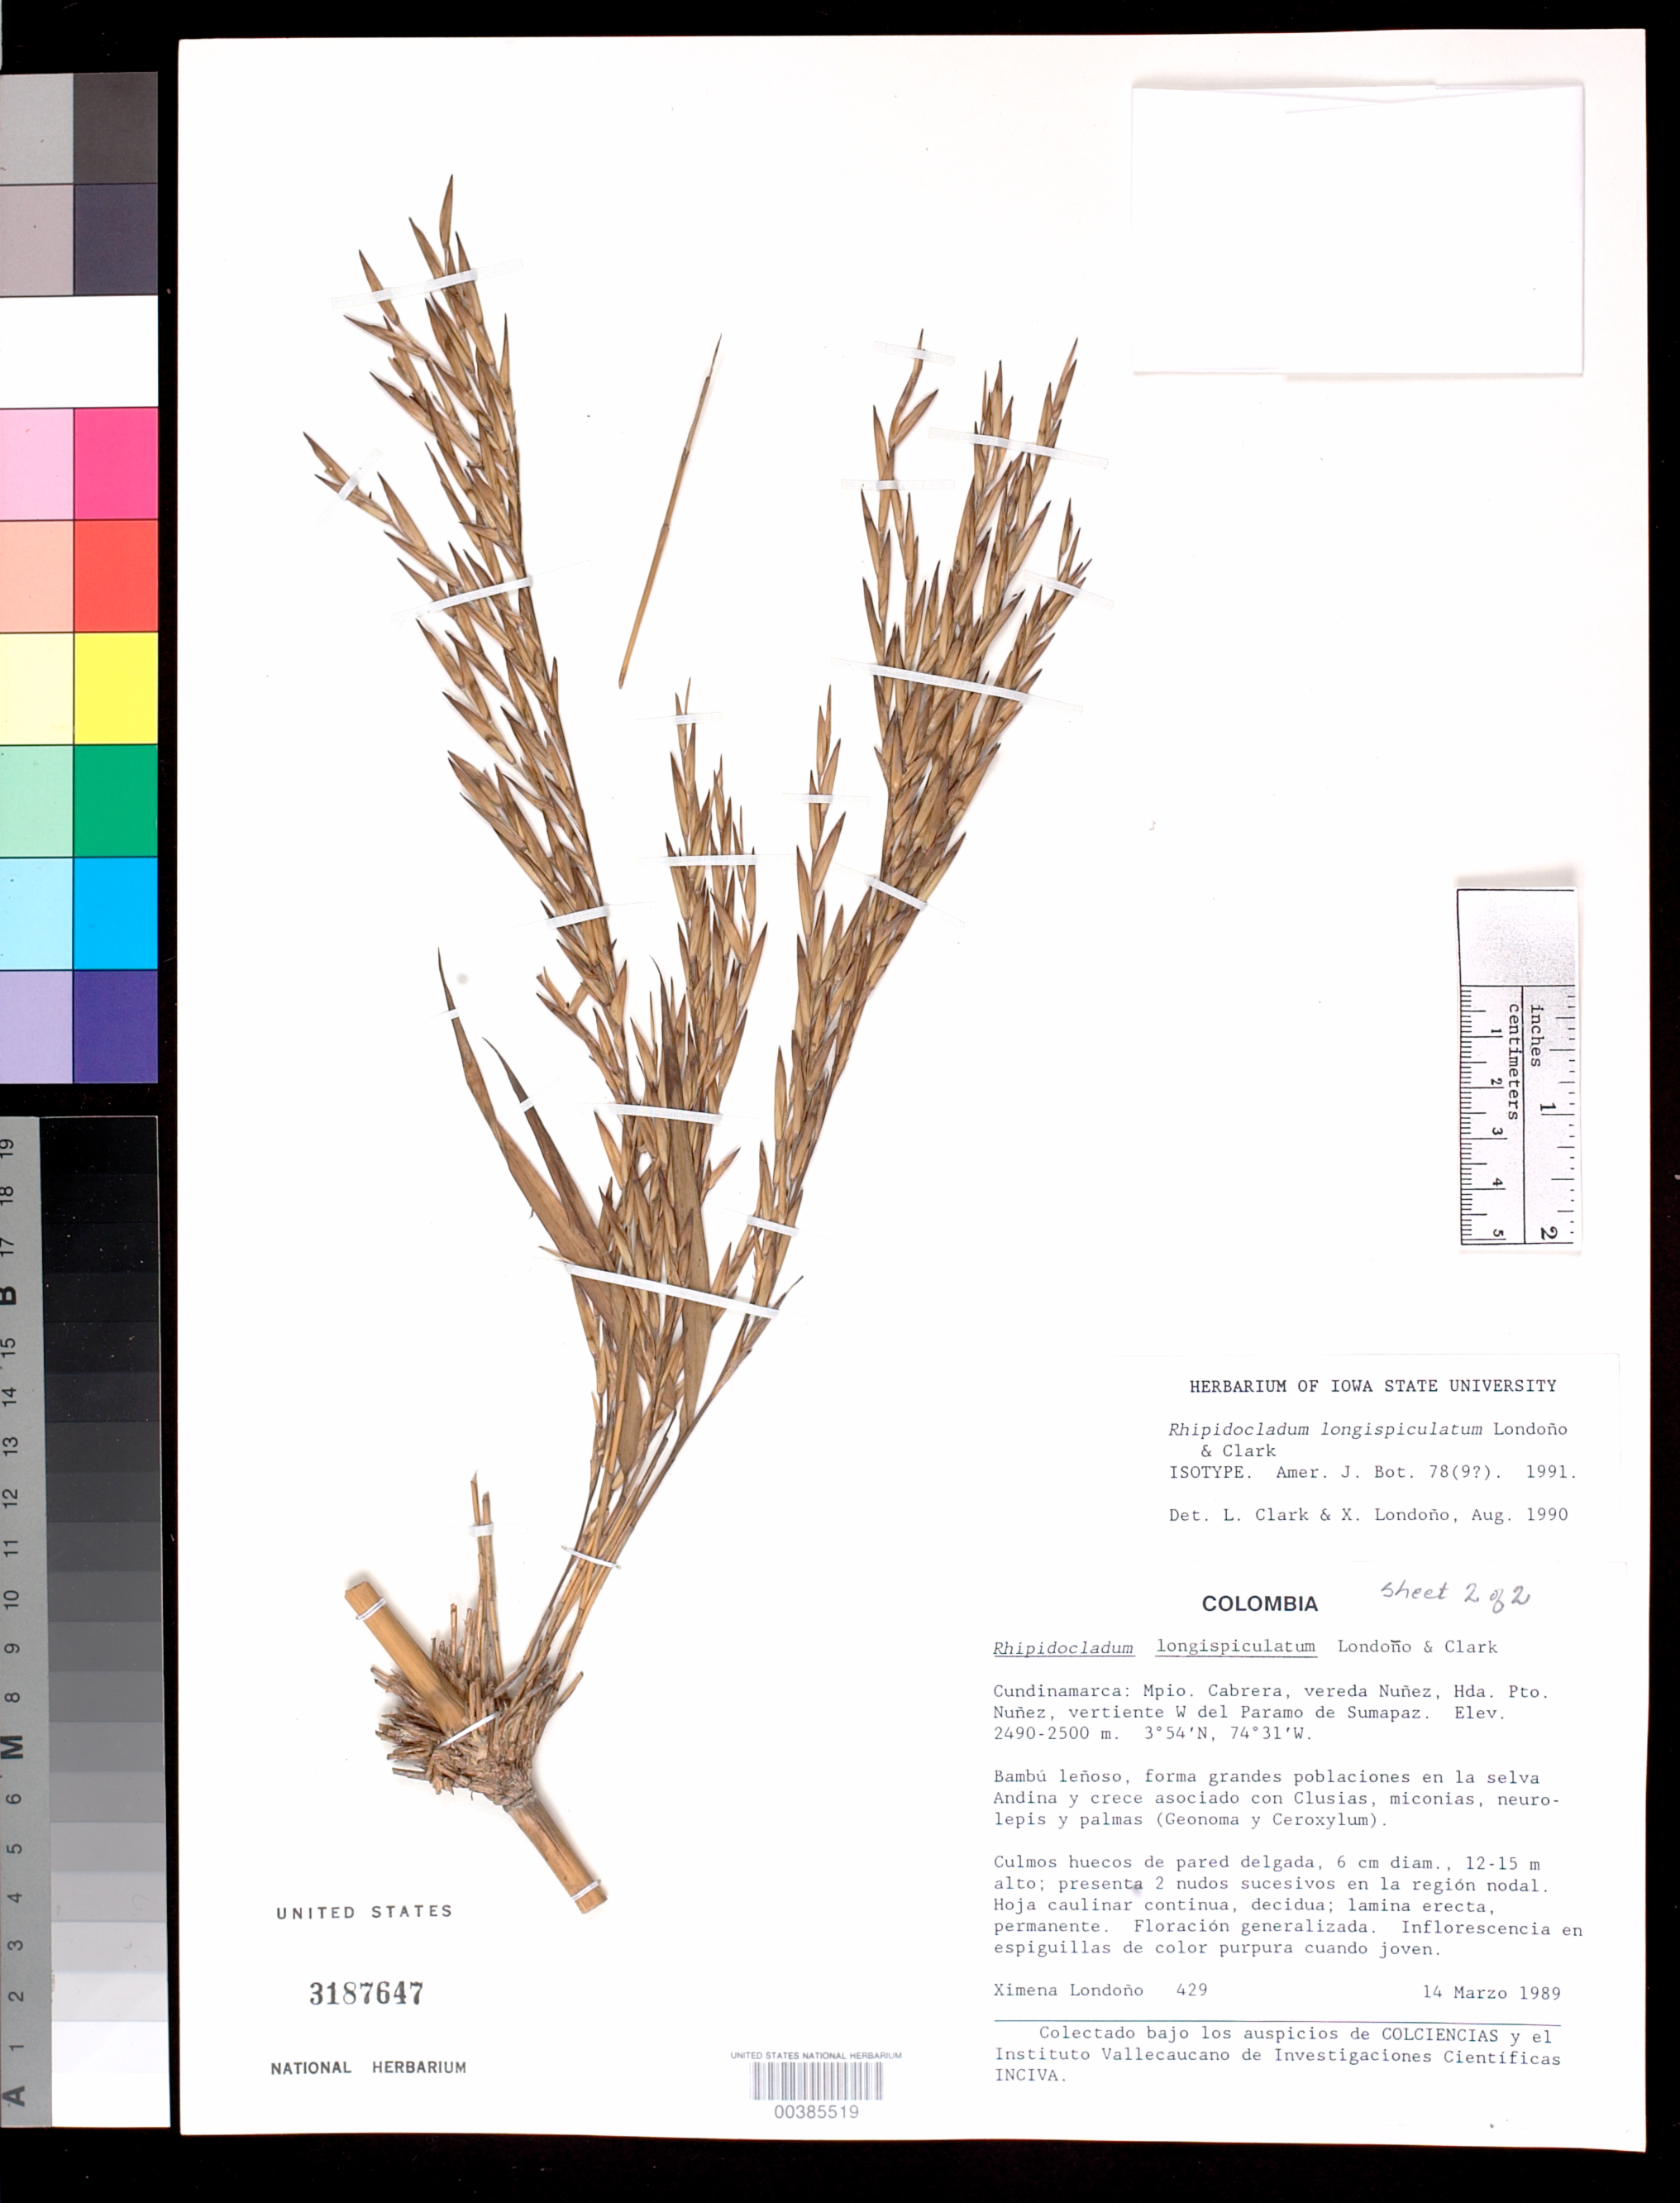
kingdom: Plantae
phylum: Tracheophyta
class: Liliopsida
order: Poales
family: Poaceae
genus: Rhipidocladum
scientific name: Rhipidocladum longispiculatum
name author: Londoño & L.G. Clark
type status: Isotype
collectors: X. Londoño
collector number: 429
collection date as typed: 14 Mar 1989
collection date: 1989-03-14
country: Colombia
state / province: Cundinamarca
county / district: Cabrera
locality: Vereda Nunez, Hda. Pto. Nunez, Vertiente W del Paramo de Sumapaz.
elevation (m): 2490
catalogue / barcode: US 3187647